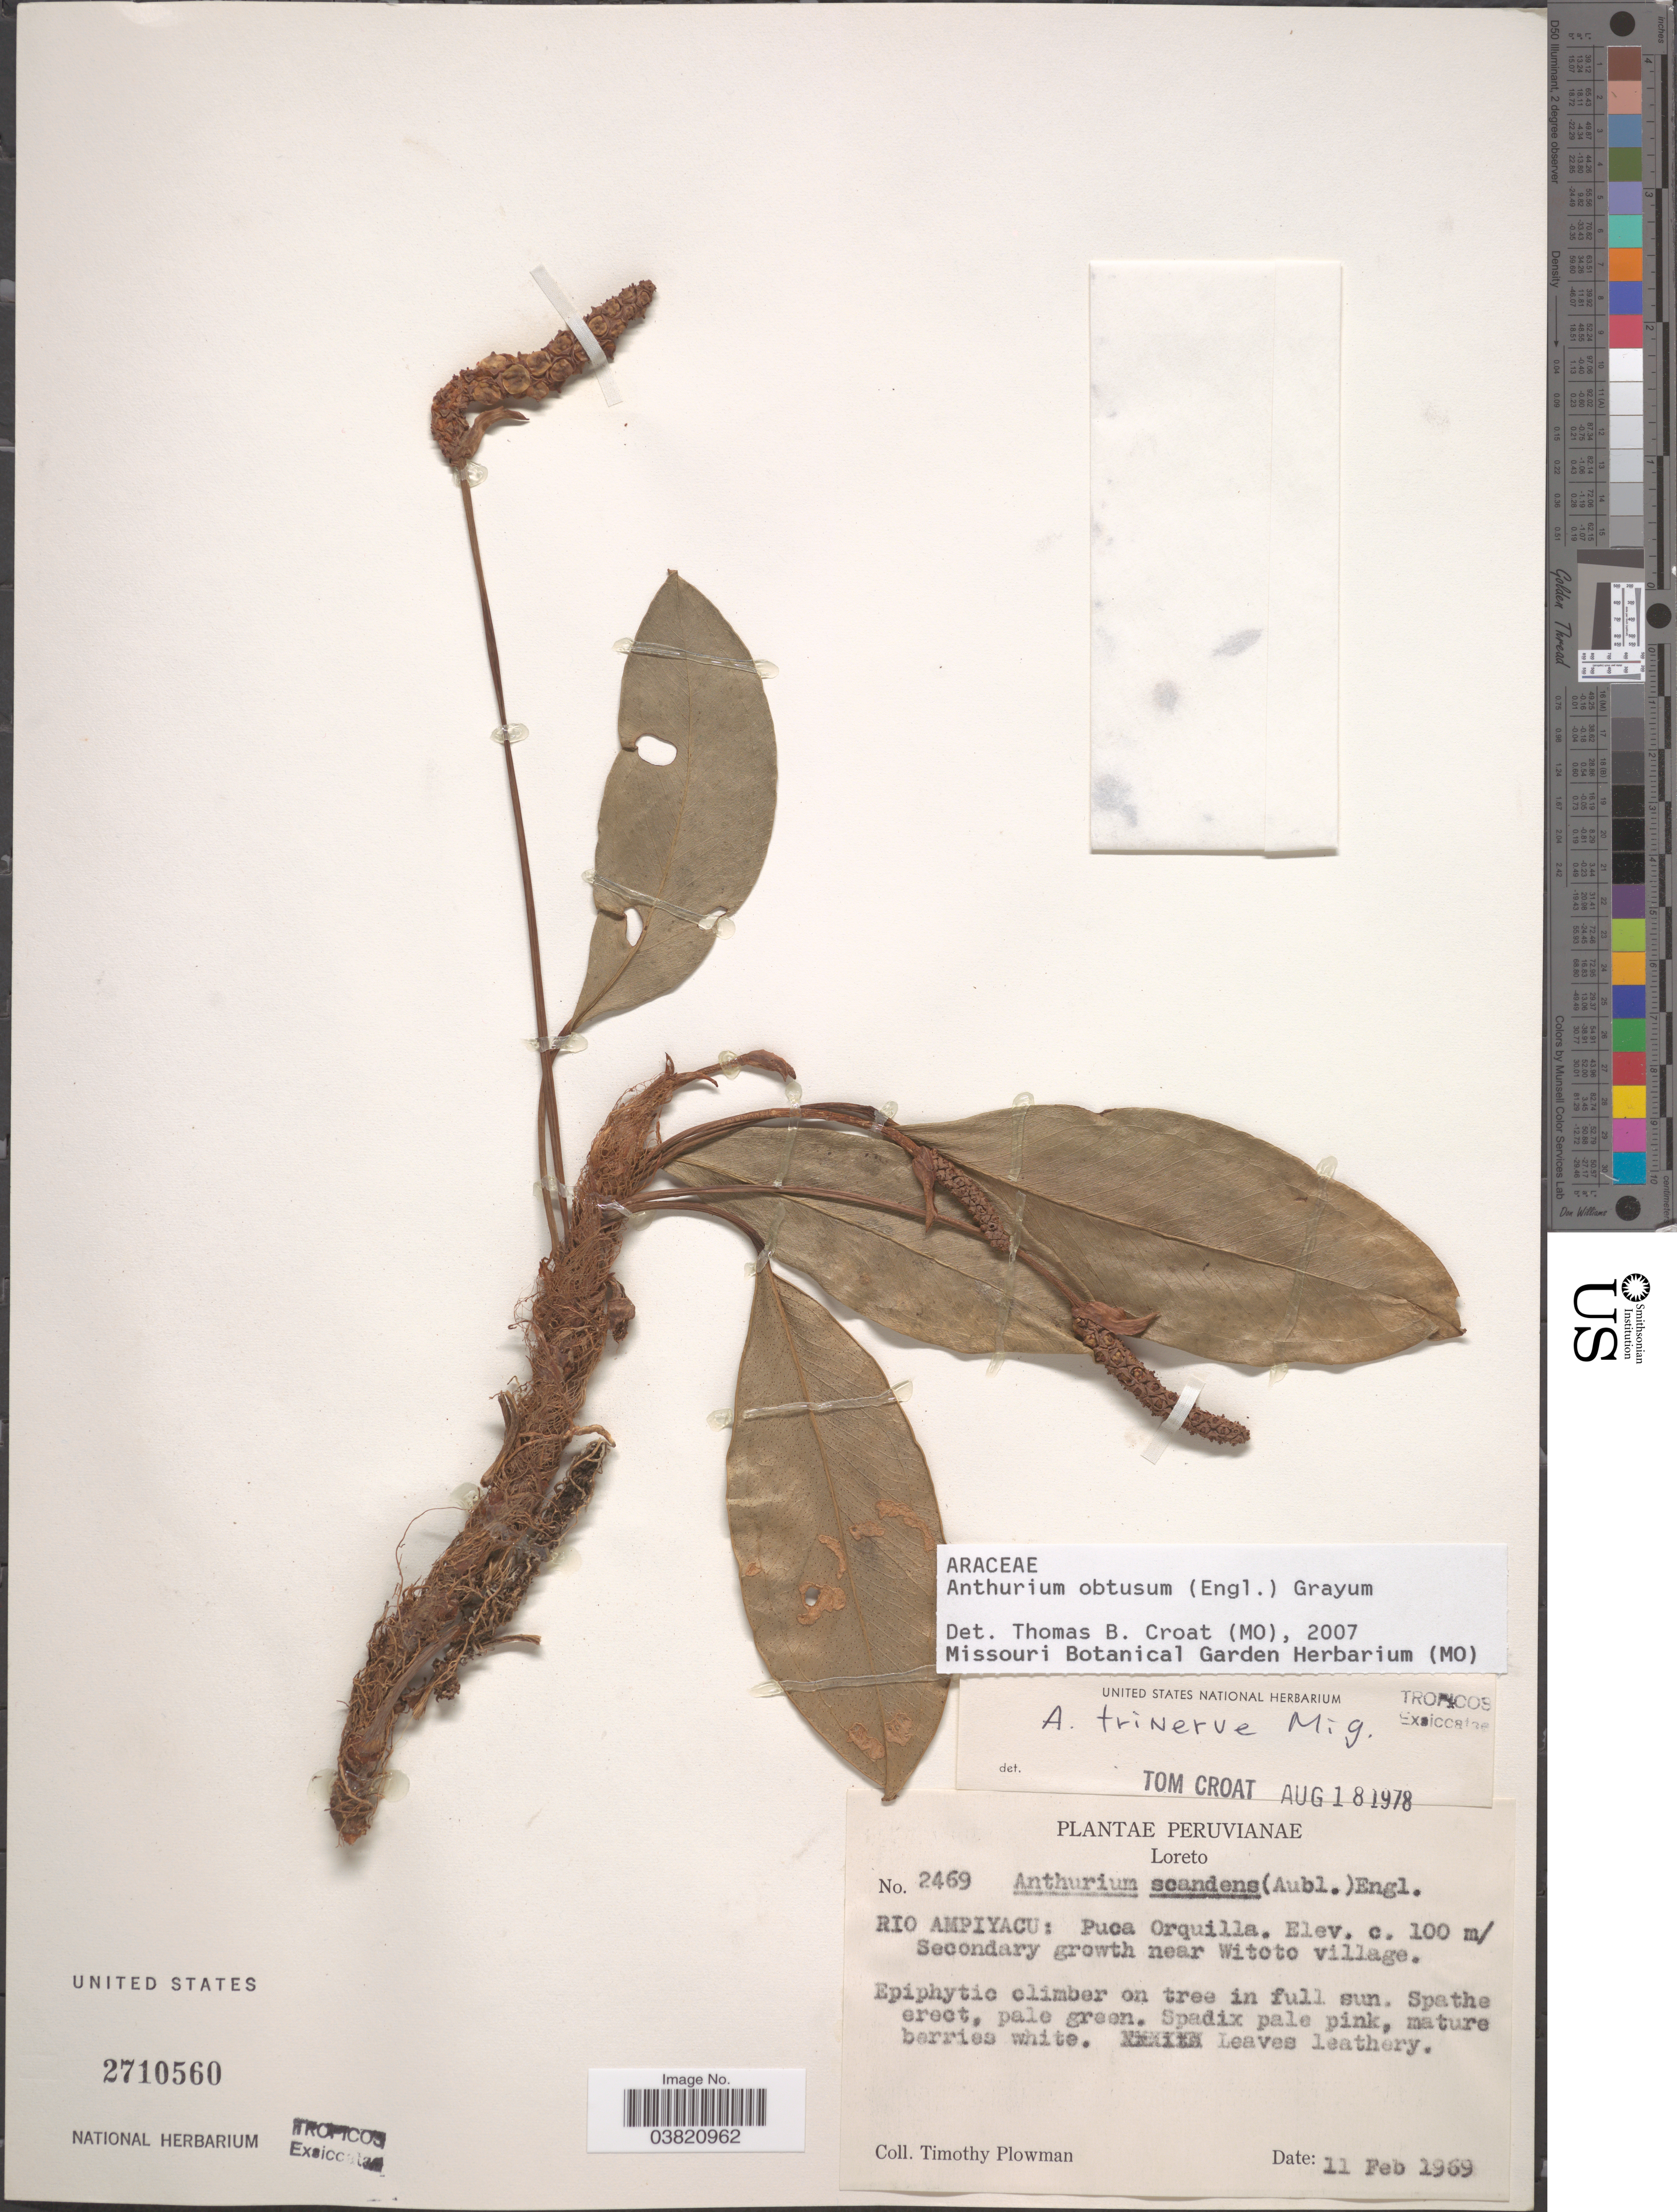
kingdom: Plantae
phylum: Tracheophyta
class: Liliopsida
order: Alismatales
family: Araceae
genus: Anthurium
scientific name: Anthurium obtusatum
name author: Engl.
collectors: T. Plowman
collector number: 2469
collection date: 1969-02-11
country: Peru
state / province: Loreto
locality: Rio Ampiyacu: Puca Orquilla. Secondary growth near Witoto village.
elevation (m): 100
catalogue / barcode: US 2710560